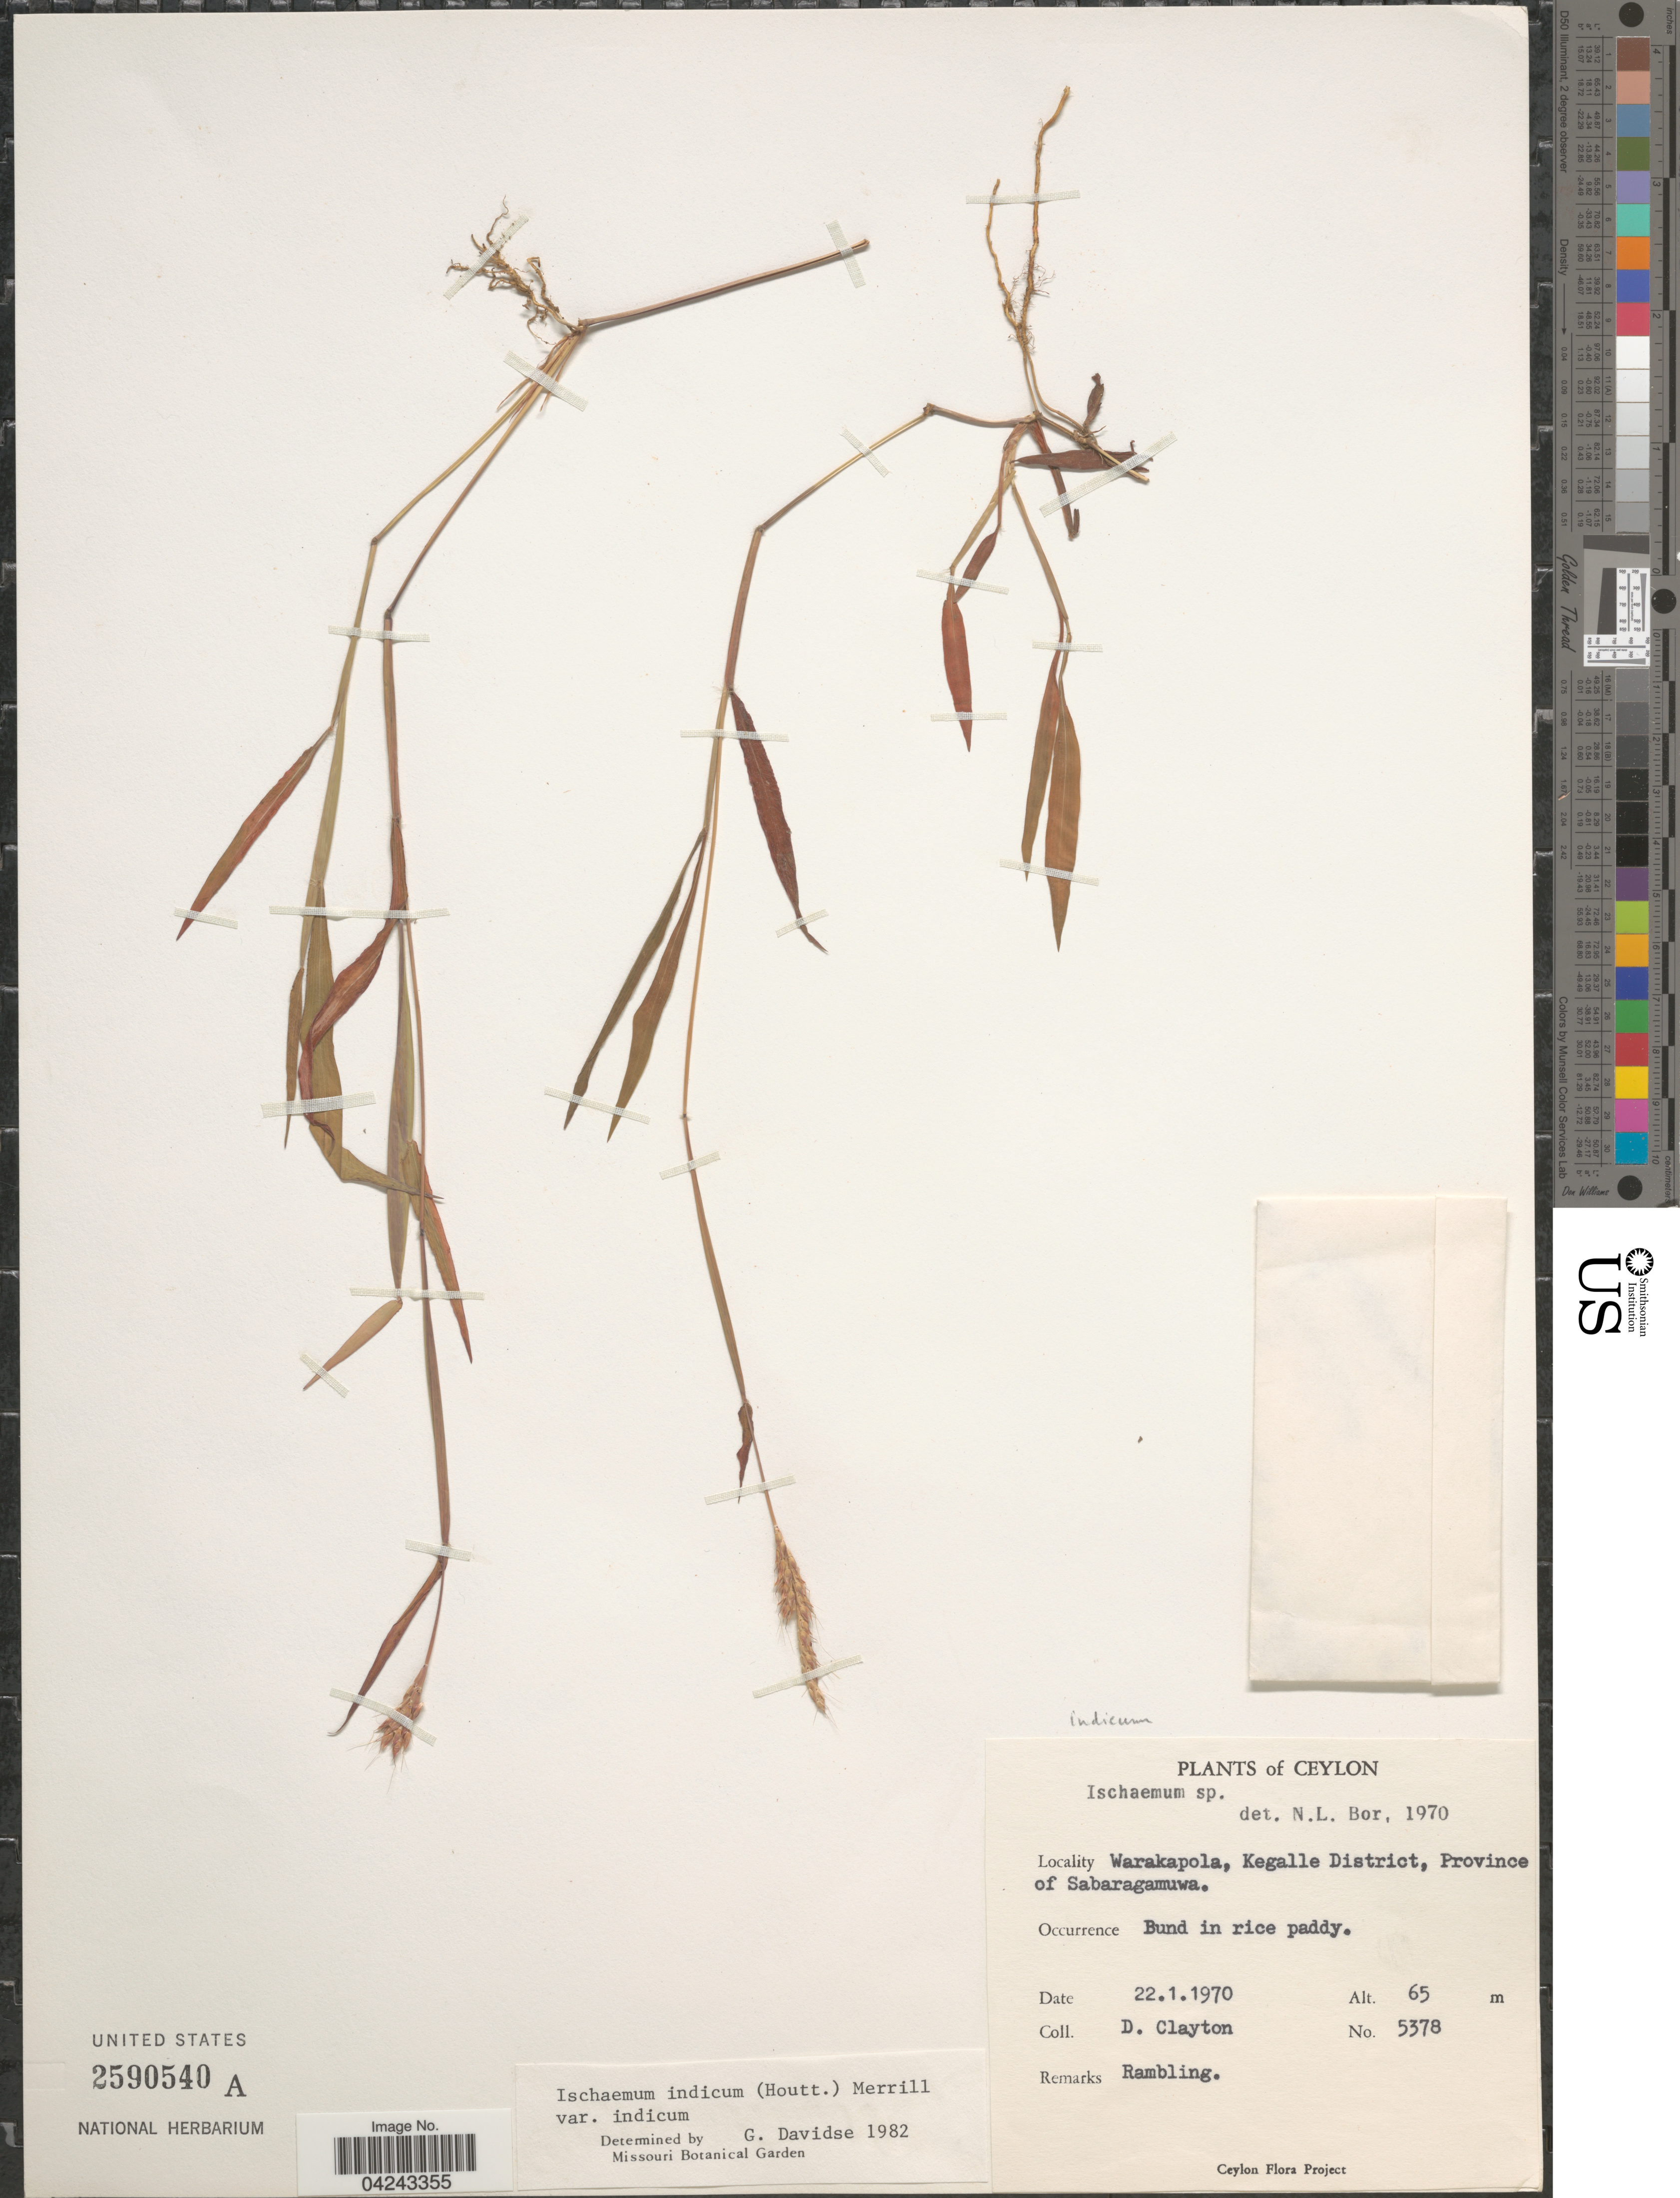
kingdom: Plantae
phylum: Tracheophyta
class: Liliopsida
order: Poales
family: Poaceae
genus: Ischaemum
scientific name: Ischaemum ciliare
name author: Retz.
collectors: D. Clayton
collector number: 5378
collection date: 1970-01-22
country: Sri Lanka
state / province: Sabaragamuwa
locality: Ceylon. Warakapola, Kegalle District.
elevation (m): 65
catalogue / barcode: US 2590540A